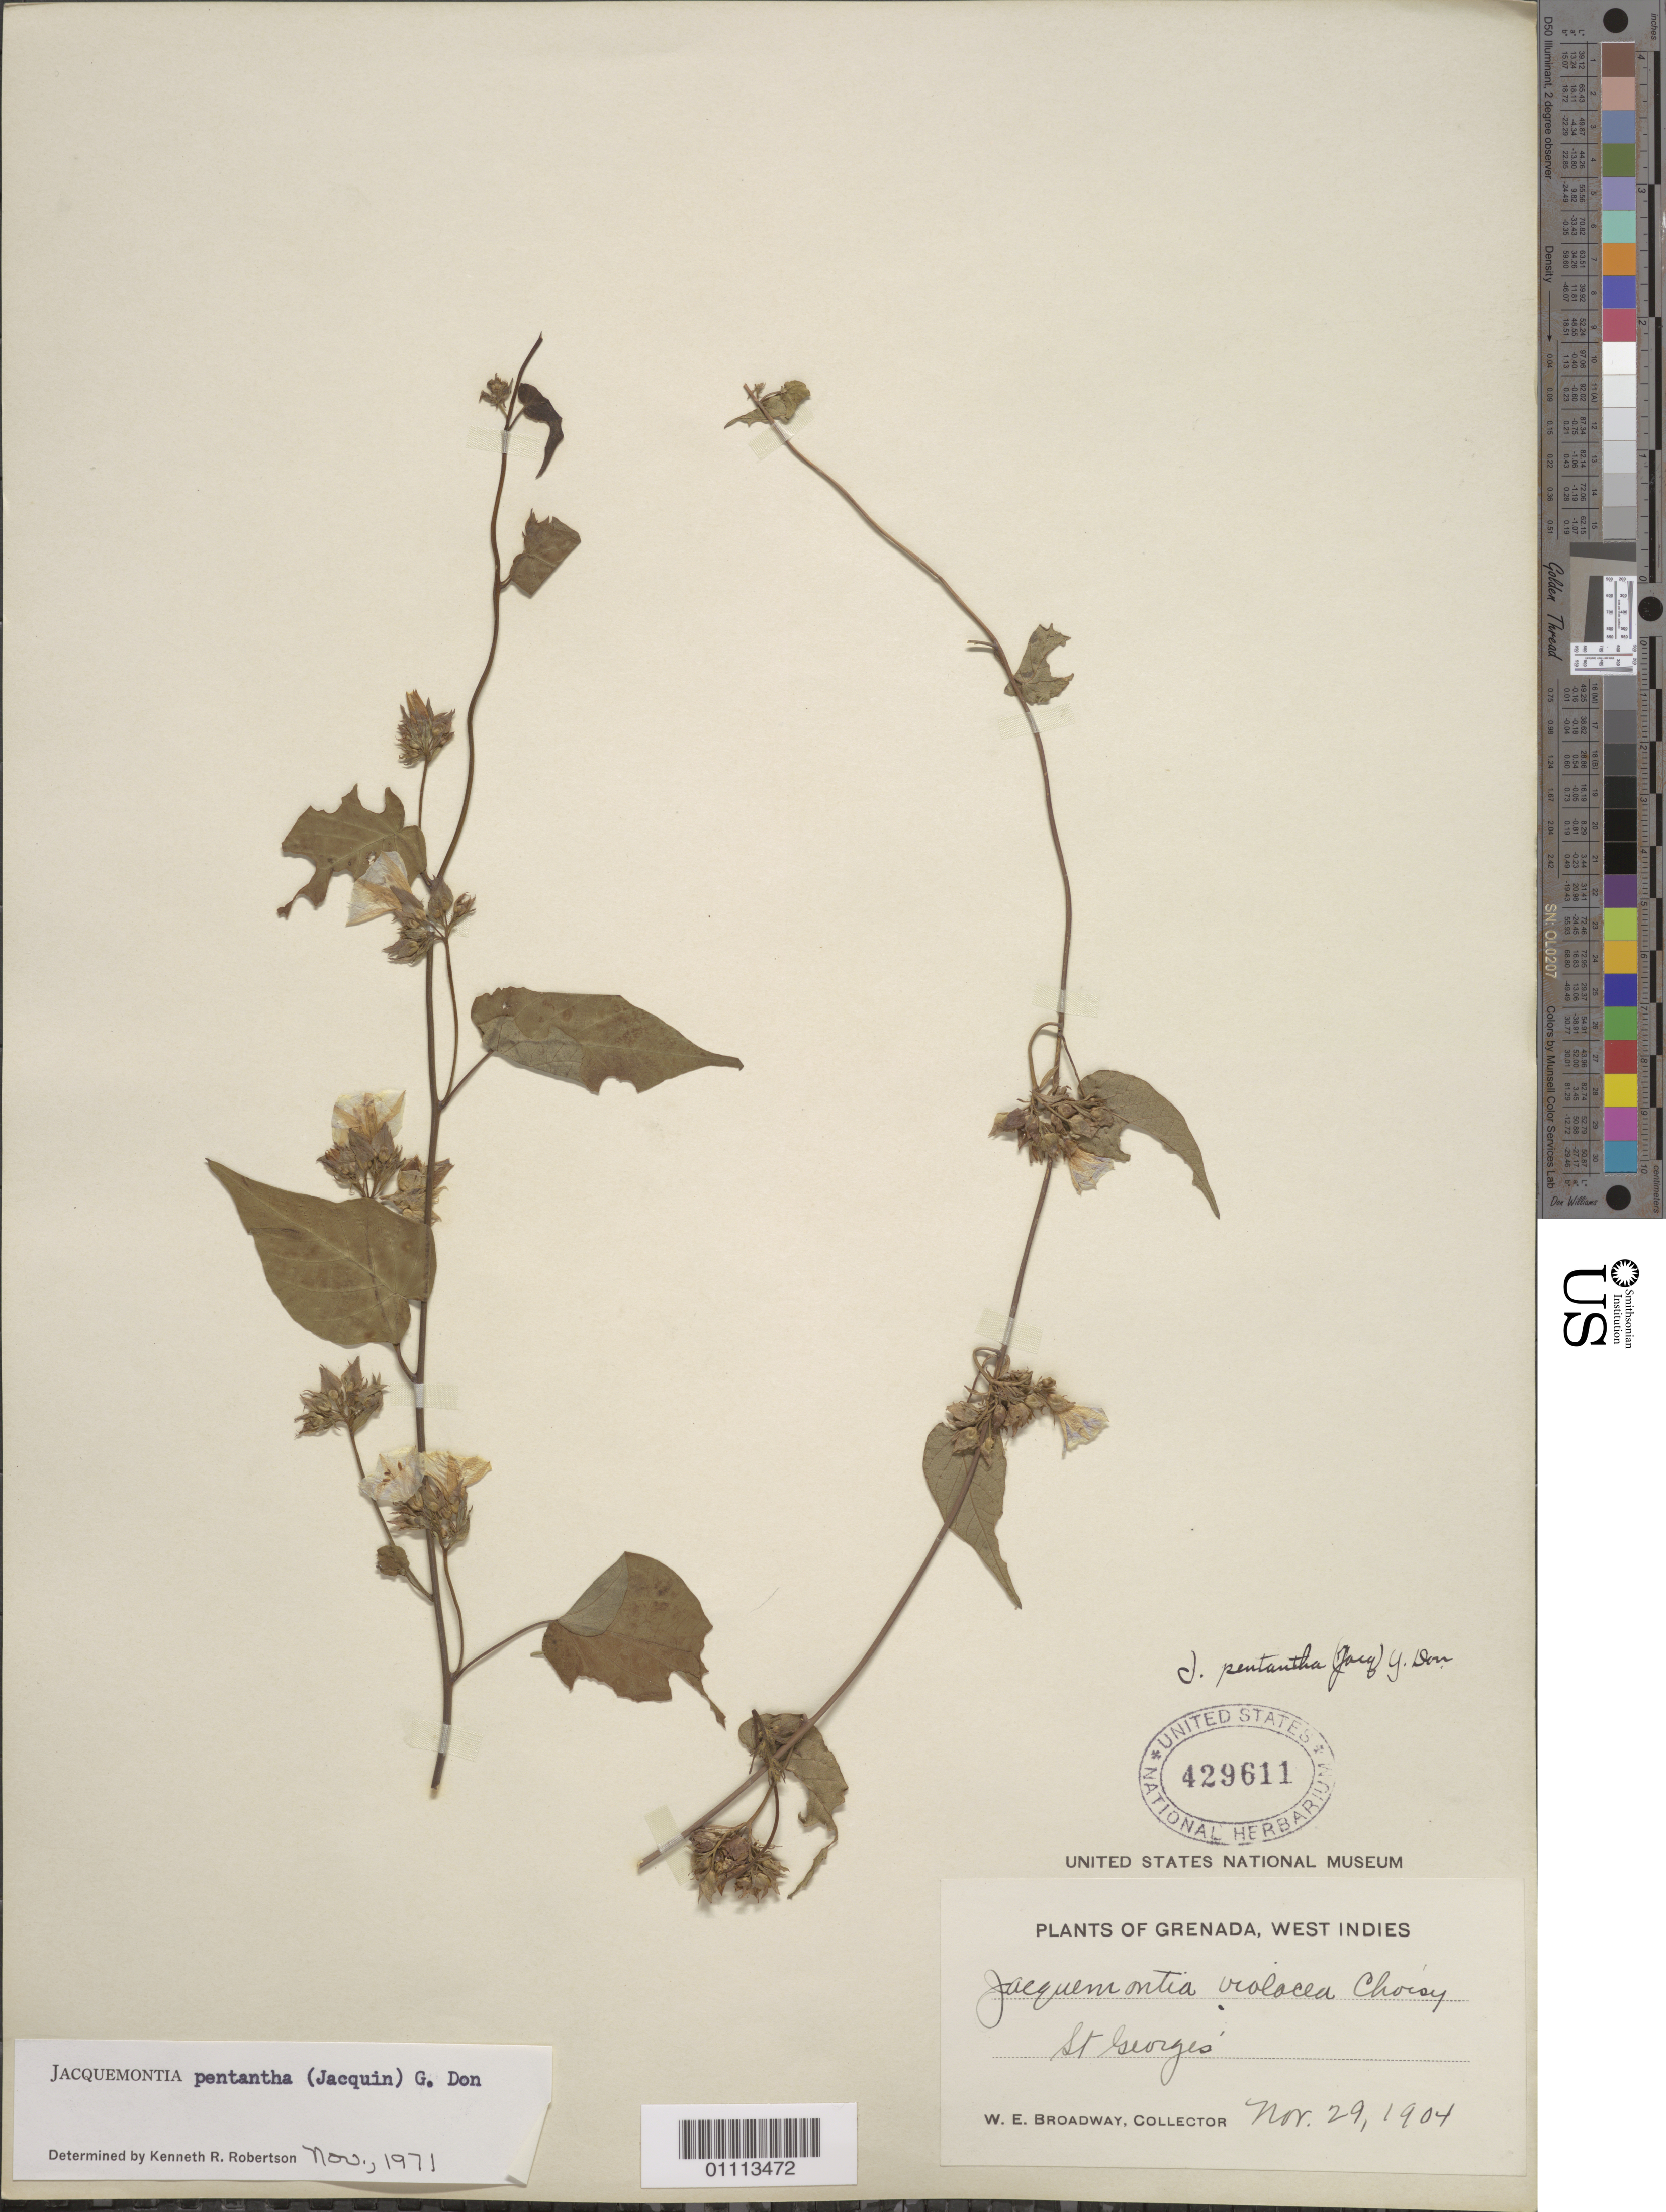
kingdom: Plantae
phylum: Tracheophyta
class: Magnoliopsida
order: Solanales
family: Convolvulaceae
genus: Jacquemontia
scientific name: Jacquemontia pentanthos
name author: (Jacq.) G. Don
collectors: W. E. Broadway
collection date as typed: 29 Nov 1904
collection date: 1904-11-29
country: Grenada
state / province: Saint George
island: Grenada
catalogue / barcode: US 429611